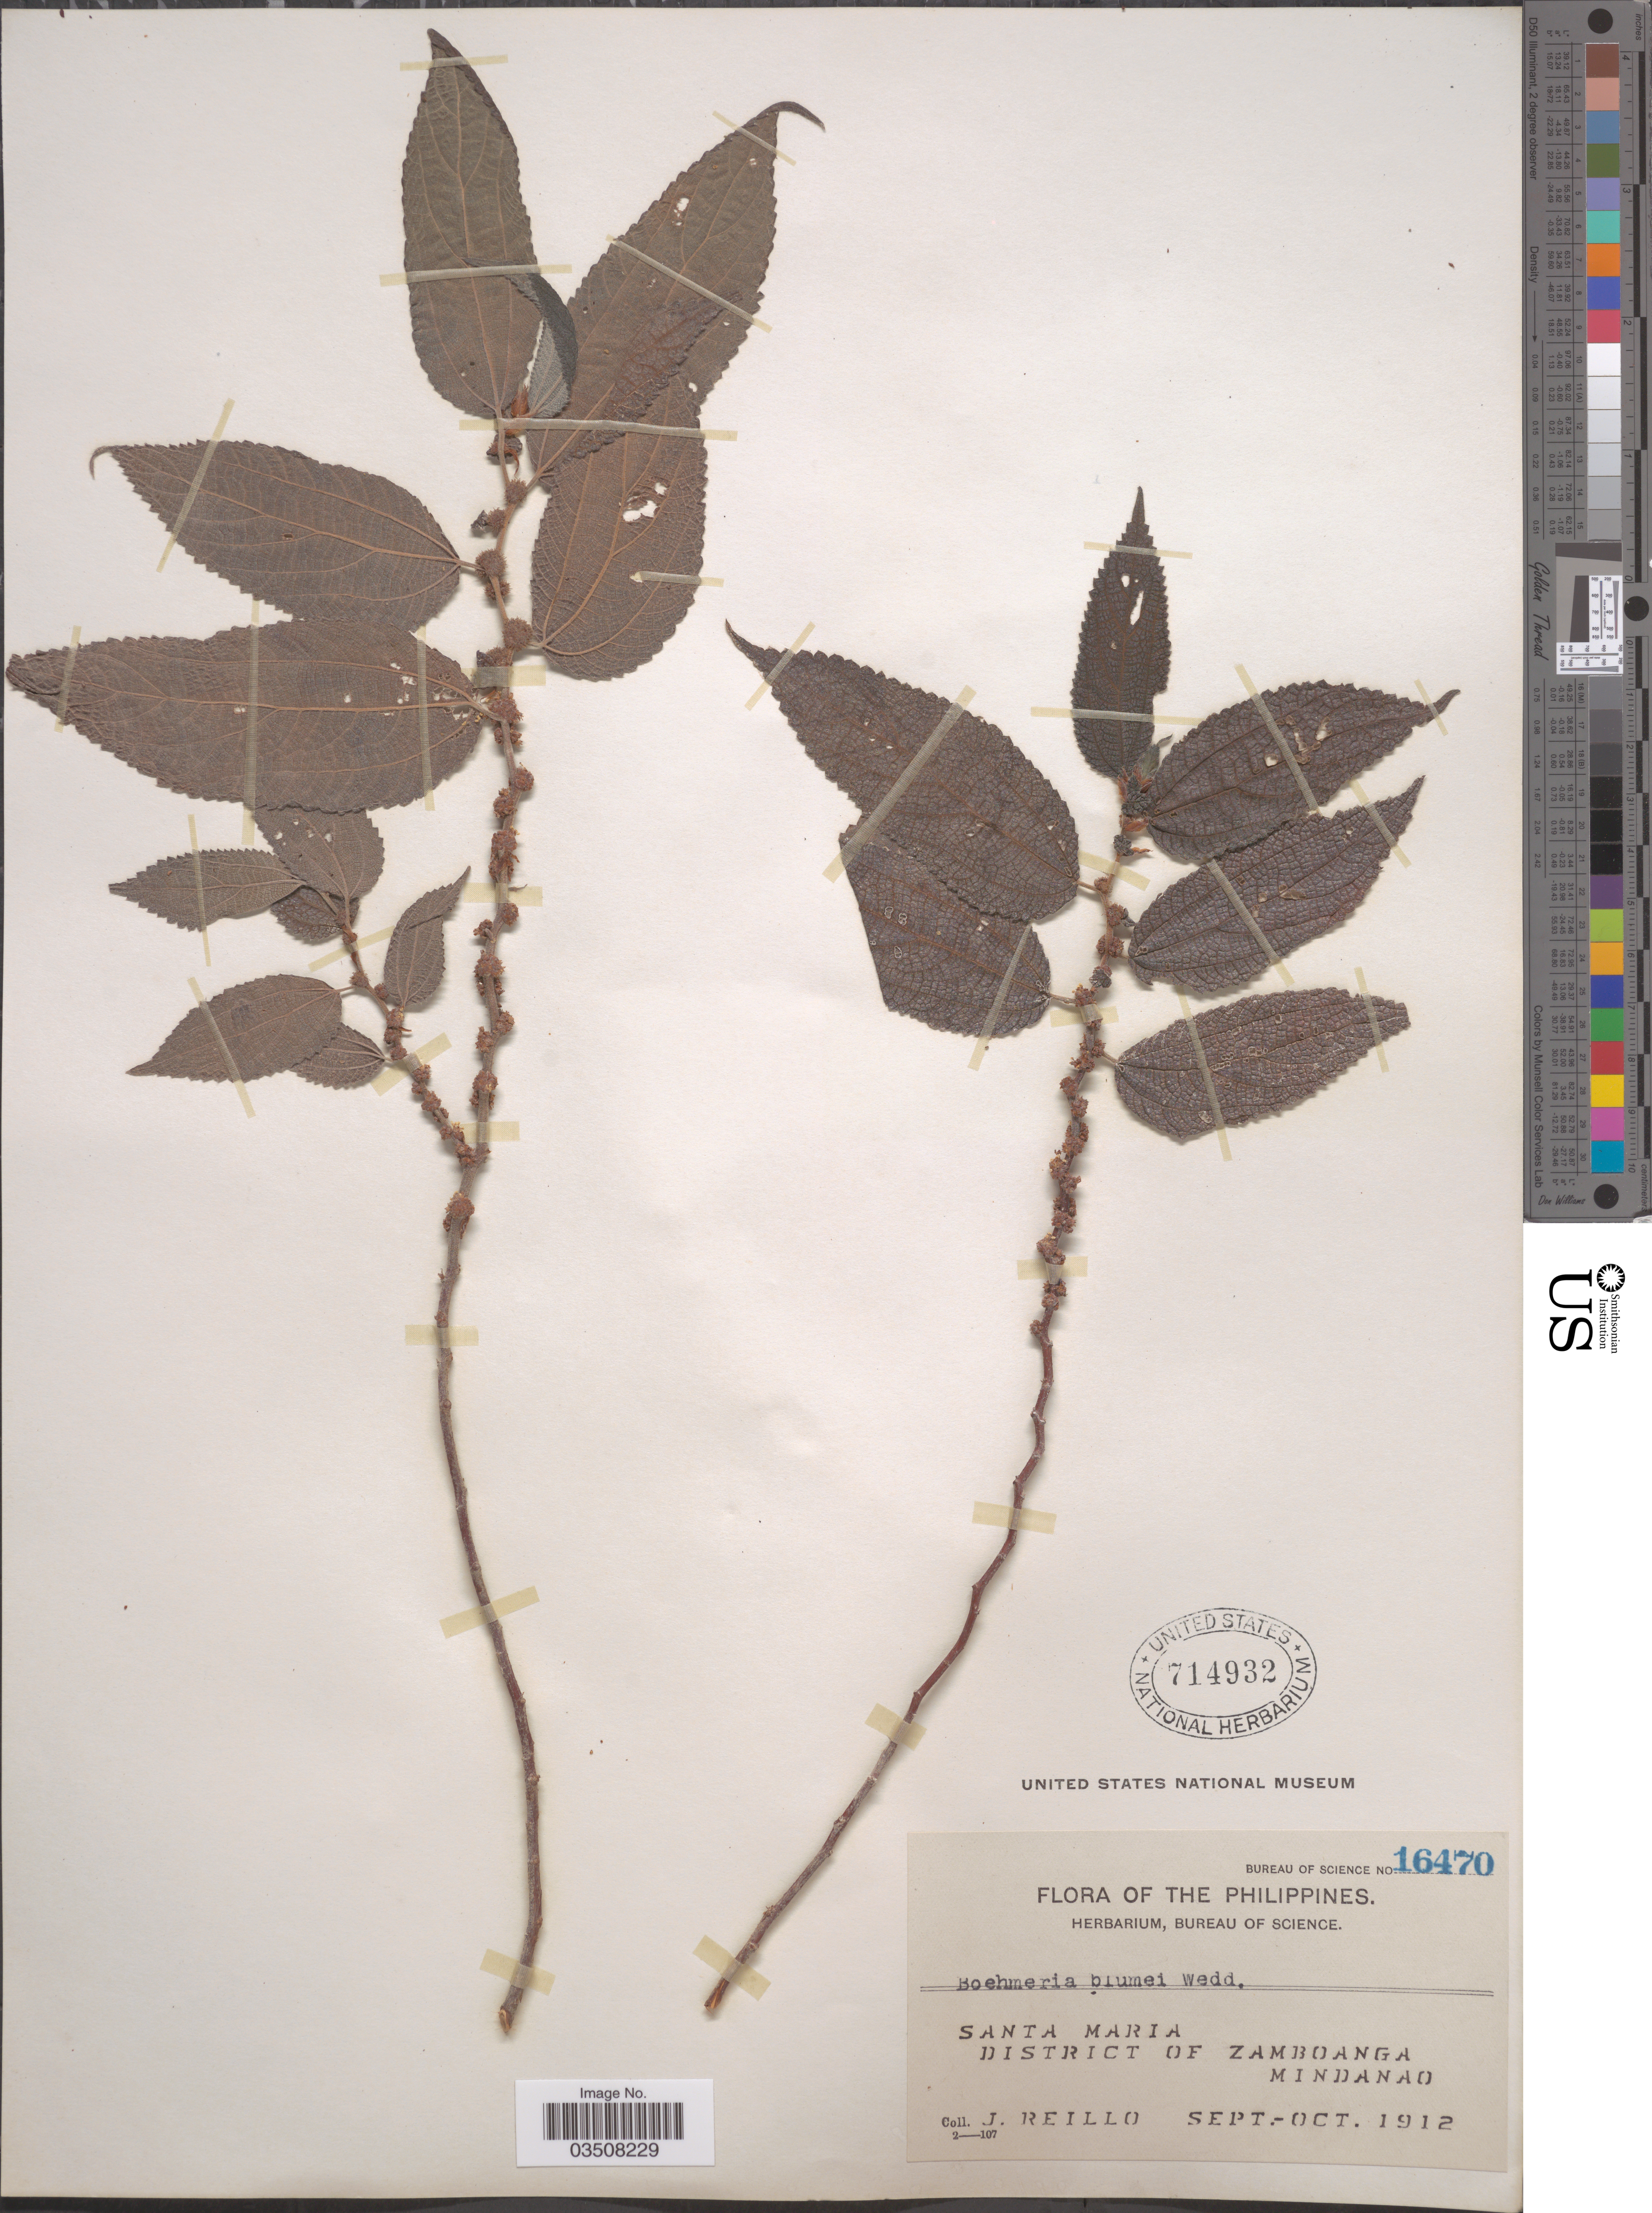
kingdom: Plantae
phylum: Tracheophyta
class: Magnoliopsida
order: Rosales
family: Urticaceae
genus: Boehmeria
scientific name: Boehmeria blumei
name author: Wedd.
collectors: J. Reillo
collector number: Bureau of Science 16470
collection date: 1912-09/1912-10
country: Philippines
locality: Santa Maria, District of Zamboanga, Mindanao.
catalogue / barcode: US 714932